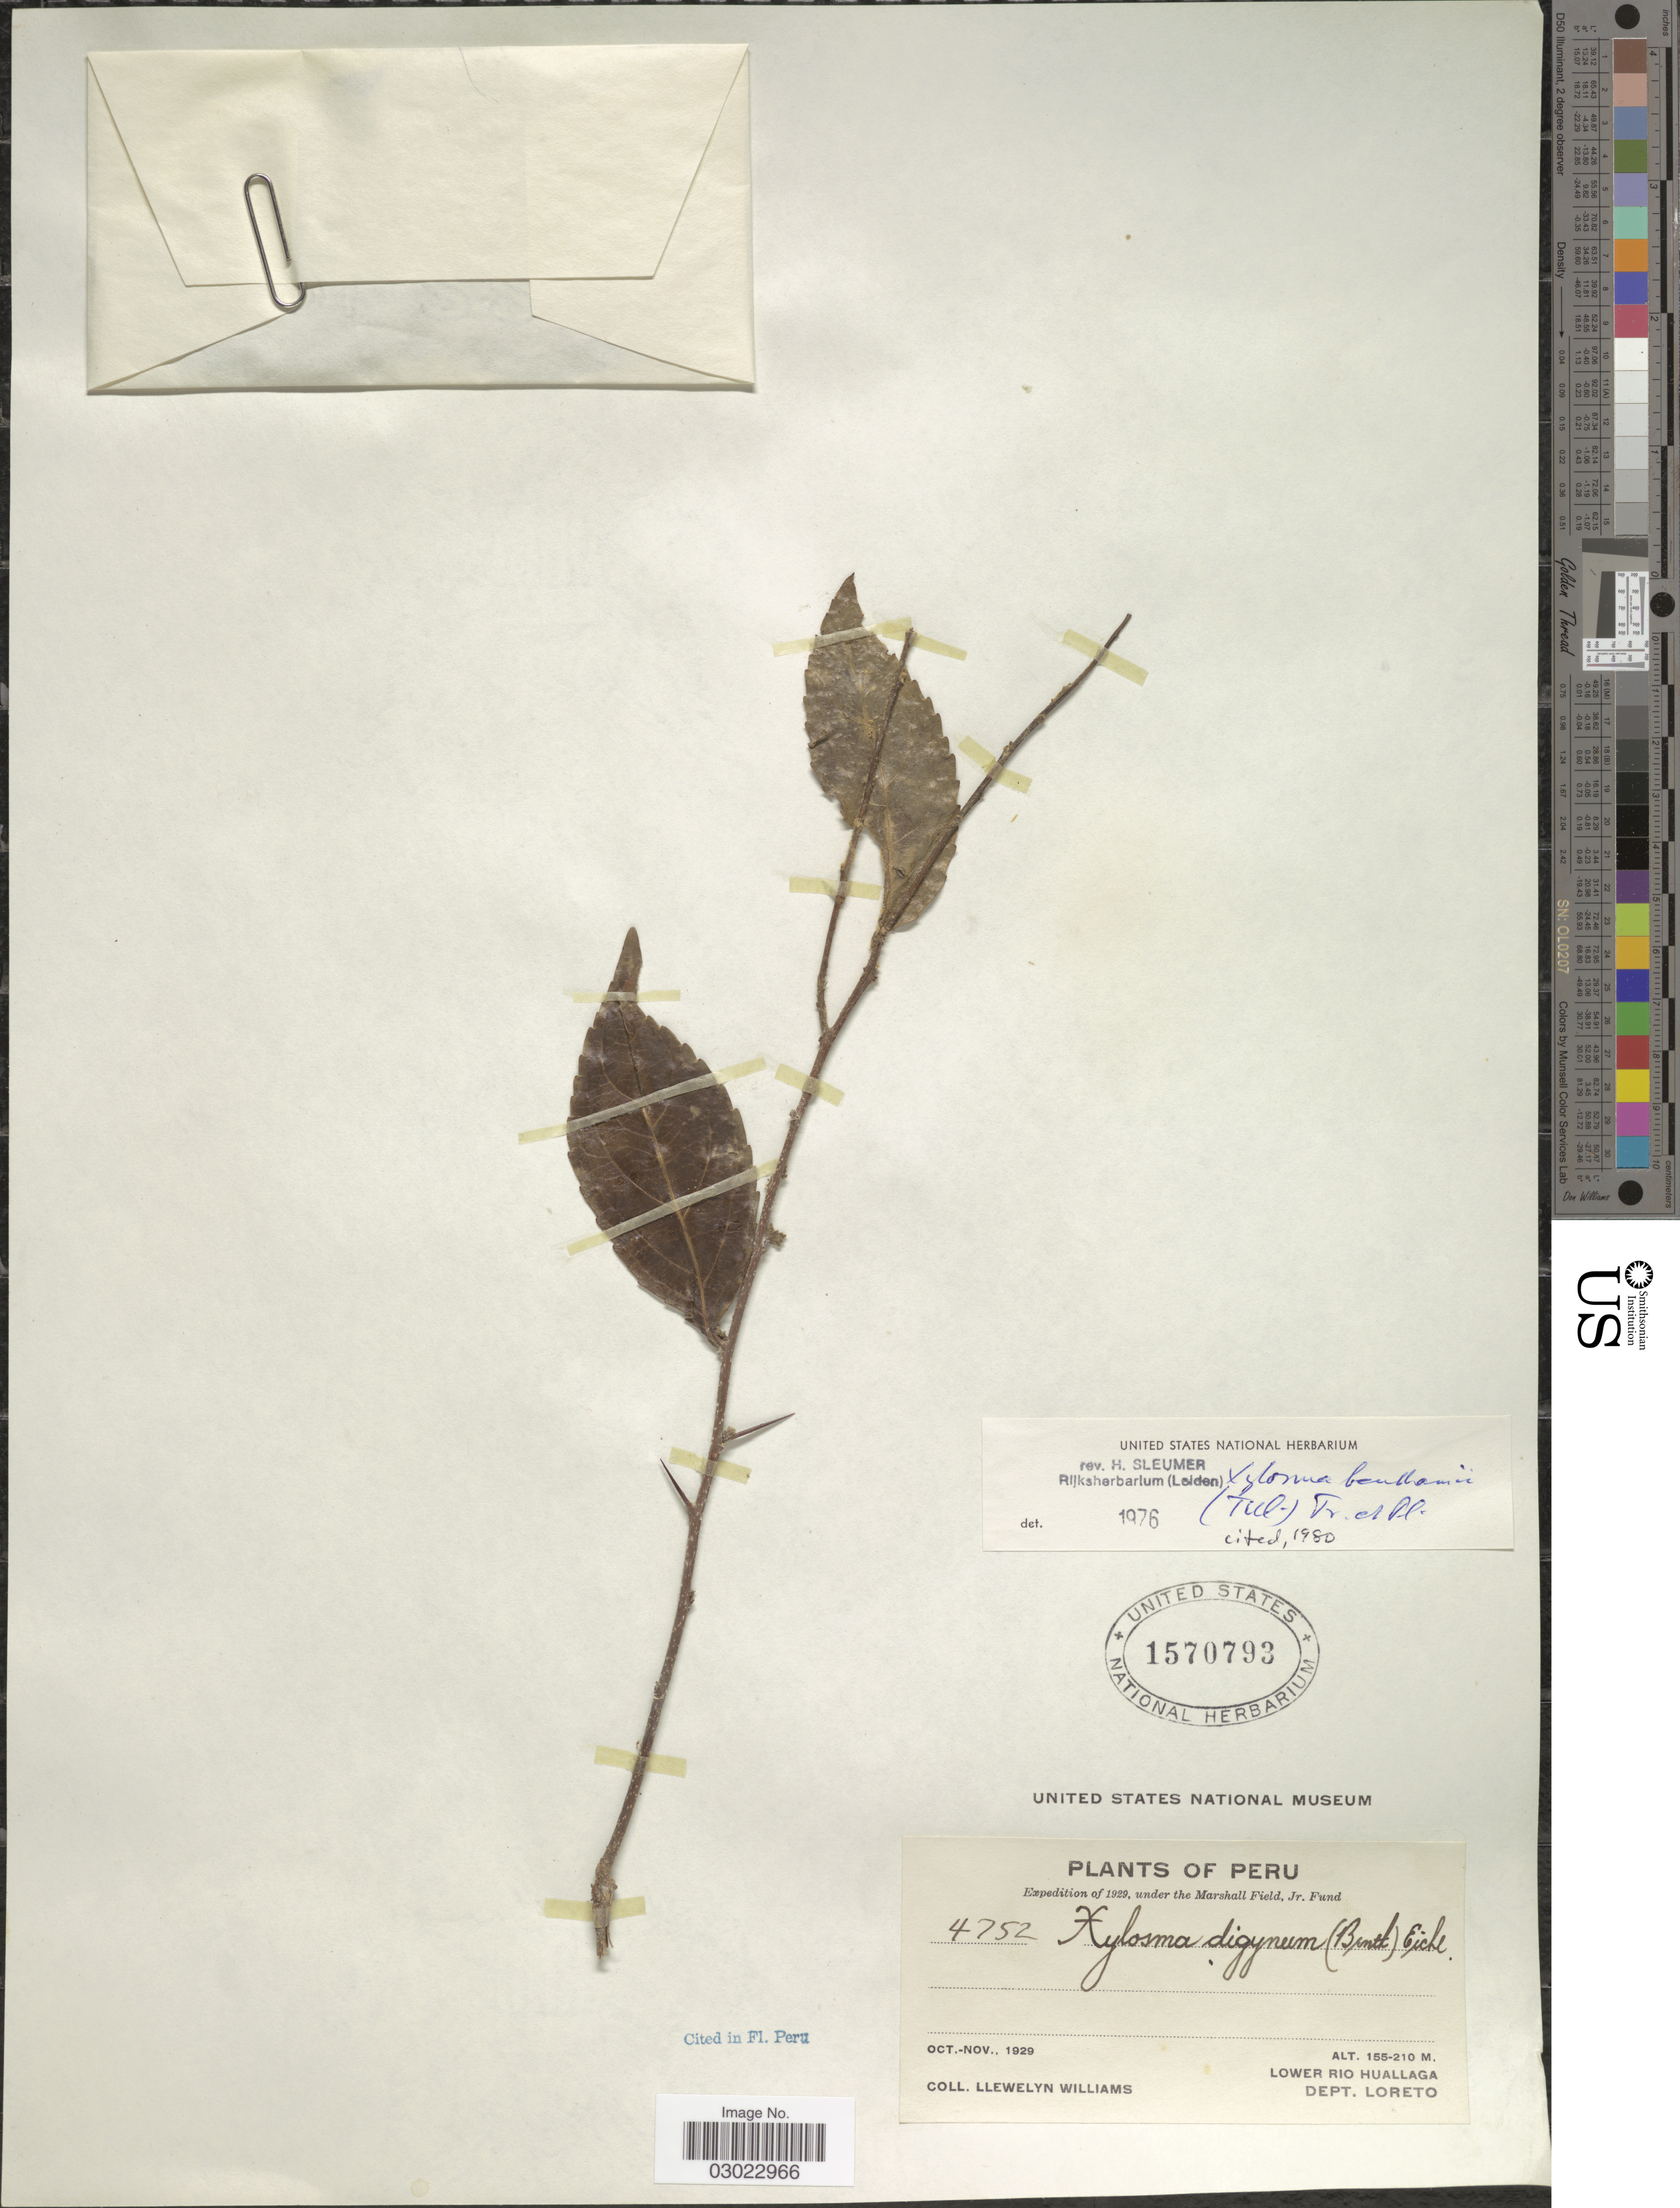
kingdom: Plantae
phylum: Tracheophyta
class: Magnoliopsida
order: Malpighiales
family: Salicaceae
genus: Xylosma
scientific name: Xylosma benthamii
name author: (Tul.) Triana & Planch.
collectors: Ll. Williams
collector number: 4752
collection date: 1929-10/1929-11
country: Peru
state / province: Loreto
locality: Lower Rio Huallaga. Dept. Loreto.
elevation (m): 155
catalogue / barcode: US 1570793